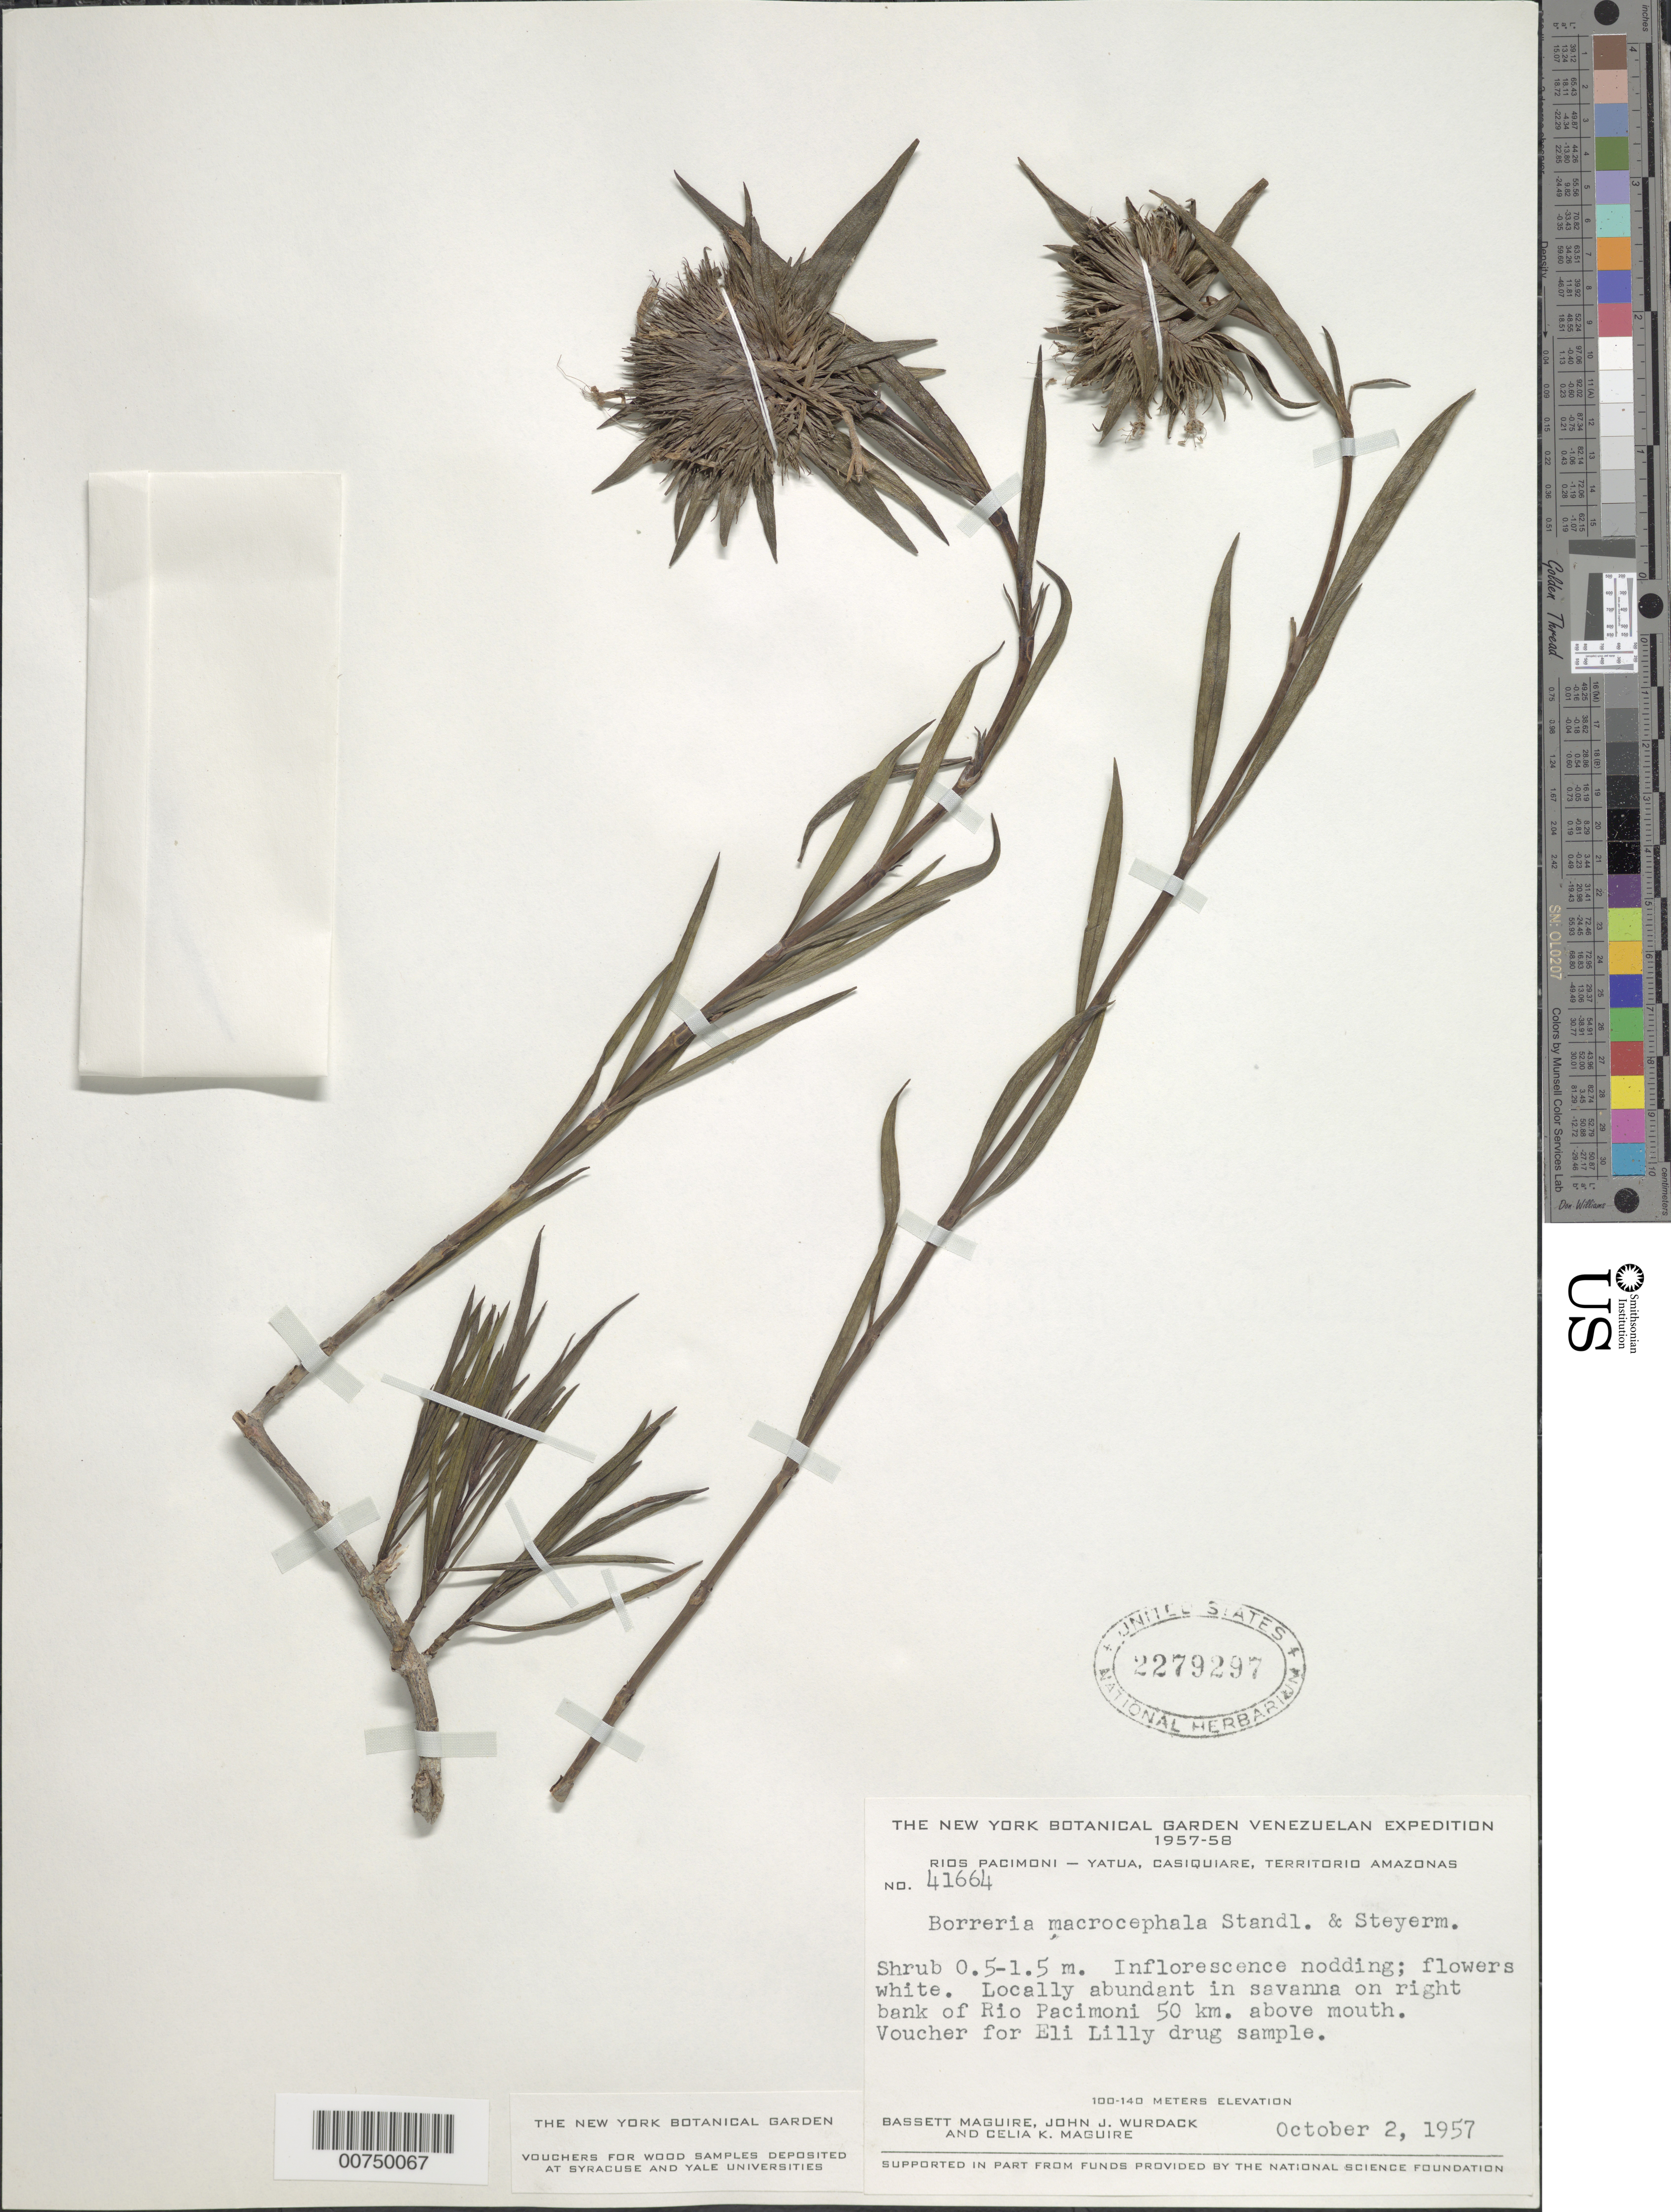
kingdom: Plantae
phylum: Tracheophyta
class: Magnoliopsida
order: Gentianales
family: Rubiaceae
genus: Borreria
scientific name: Borreria macrocephala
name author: Standl. & Steyerm.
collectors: B. Maguire, J. J. Wurdack & C. K. Maguire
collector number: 41664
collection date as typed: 2-Oct-57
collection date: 1957-10-02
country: Venezuela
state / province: Amazonas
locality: Sabana Pacimoni, right back of Río Pacimoni, 50 km above mouth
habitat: Savanna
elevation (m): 100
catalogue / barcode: US 2279297